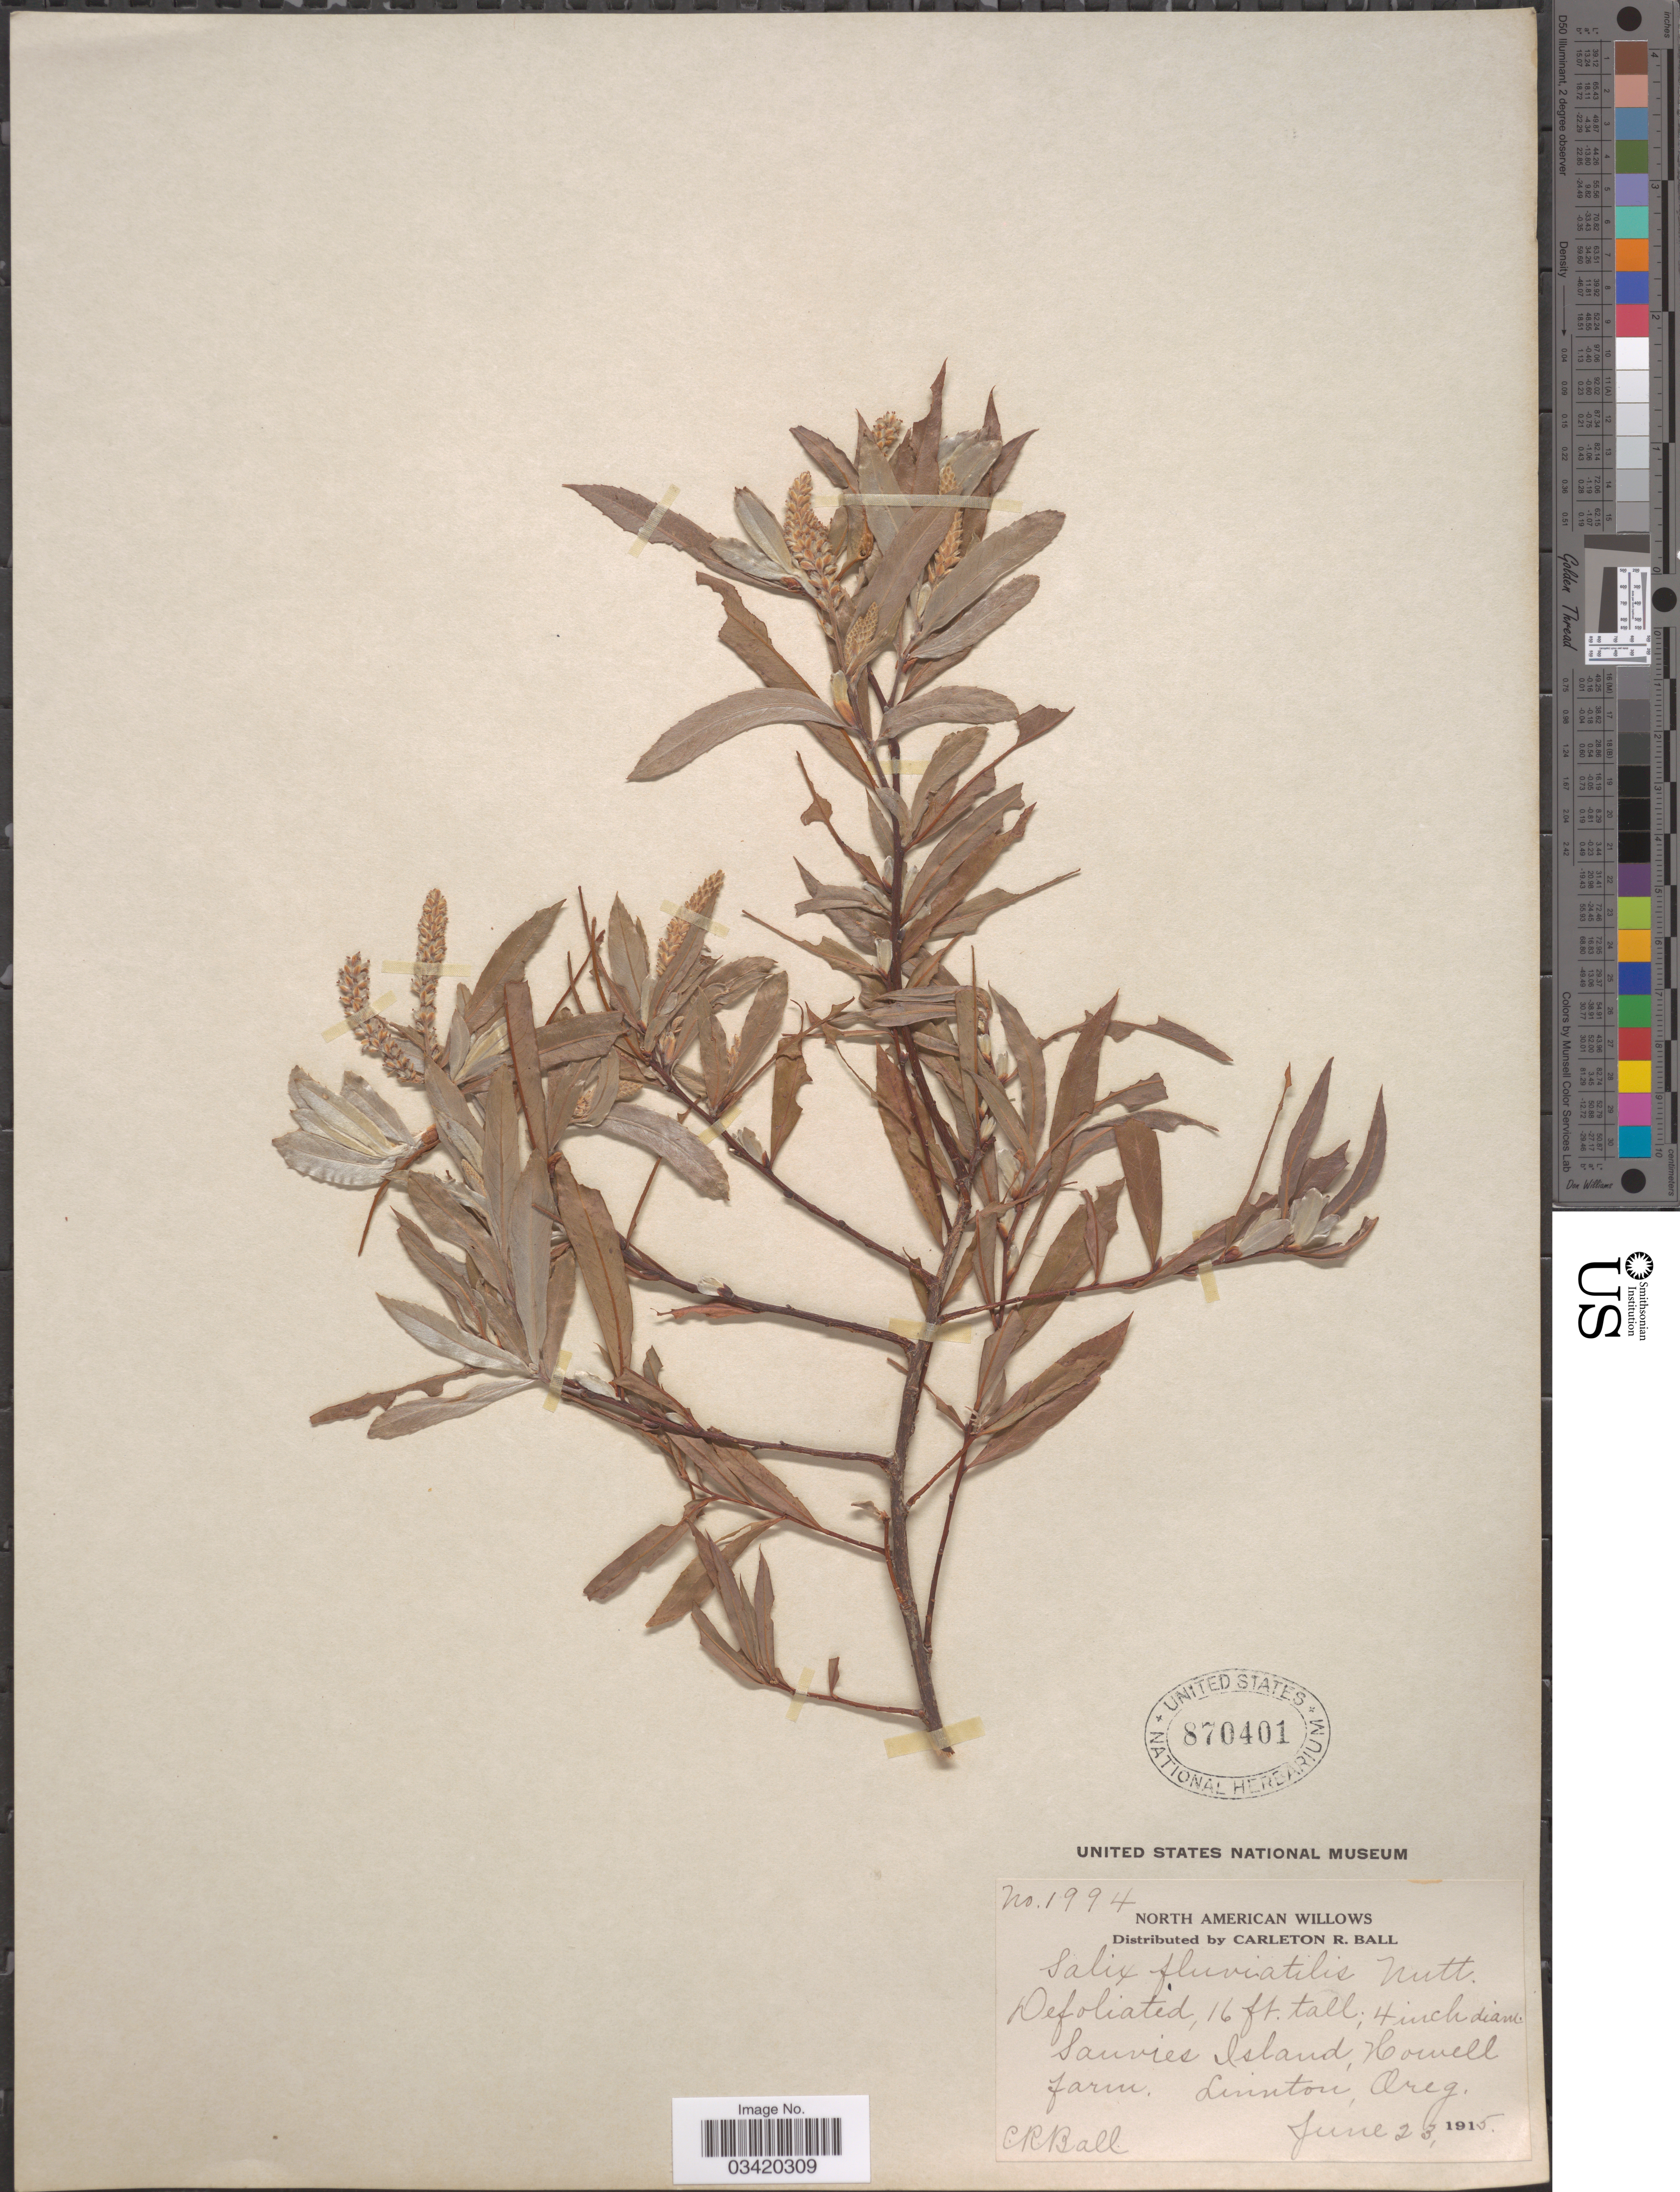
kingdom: Plantae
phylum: Tracheophyta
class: Magnoliopsida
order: Malpighiales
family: Salicaceae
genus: Salix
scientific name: Salix fluviatilis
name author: Nutt.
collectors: C. R. Ball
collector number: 1994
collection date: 1915-06-23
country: United States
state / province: Oregon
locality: Sauvies Island, Howell farm, Linnton.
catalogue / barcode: US 870401